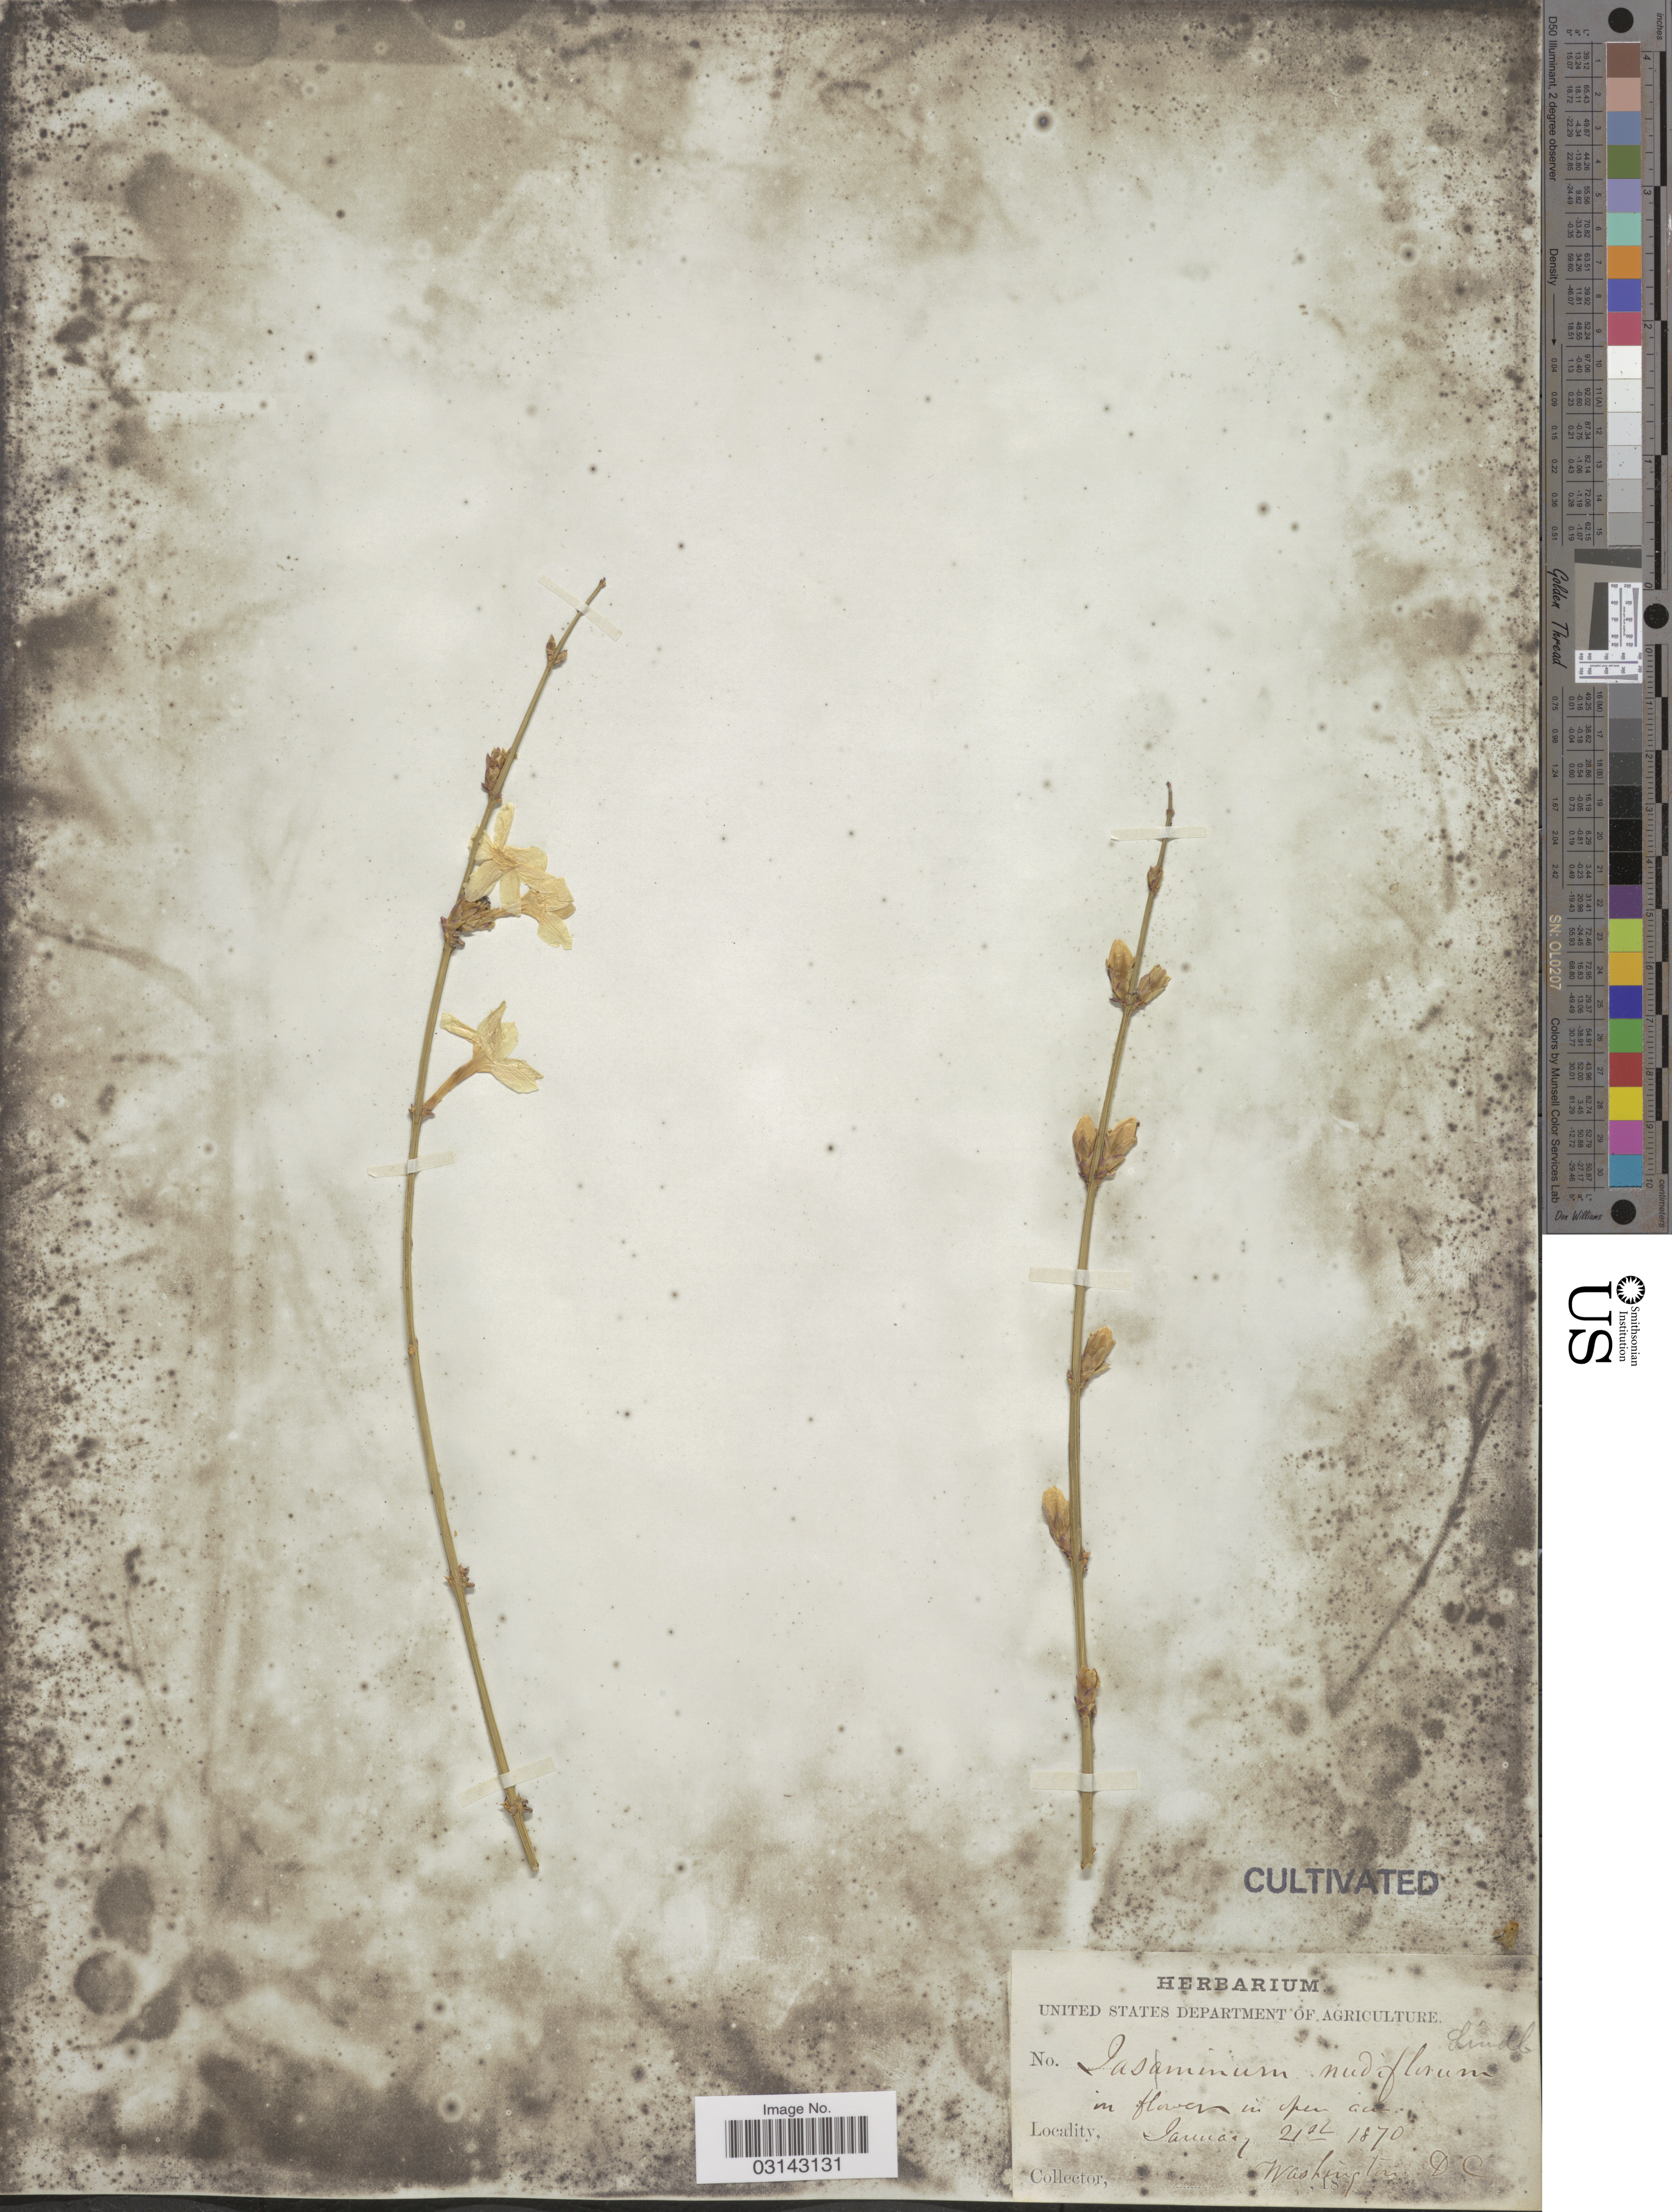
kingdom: Plantae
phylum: Tracheophyta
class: Magnoliopsida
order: Lamiales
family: Oleaceae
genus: Jasminum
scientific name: Jasminum nudiflorum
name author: Lindl.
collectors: Facchini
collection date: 1870-01-21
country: United States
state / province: District of Columbia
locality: Washington D. C.